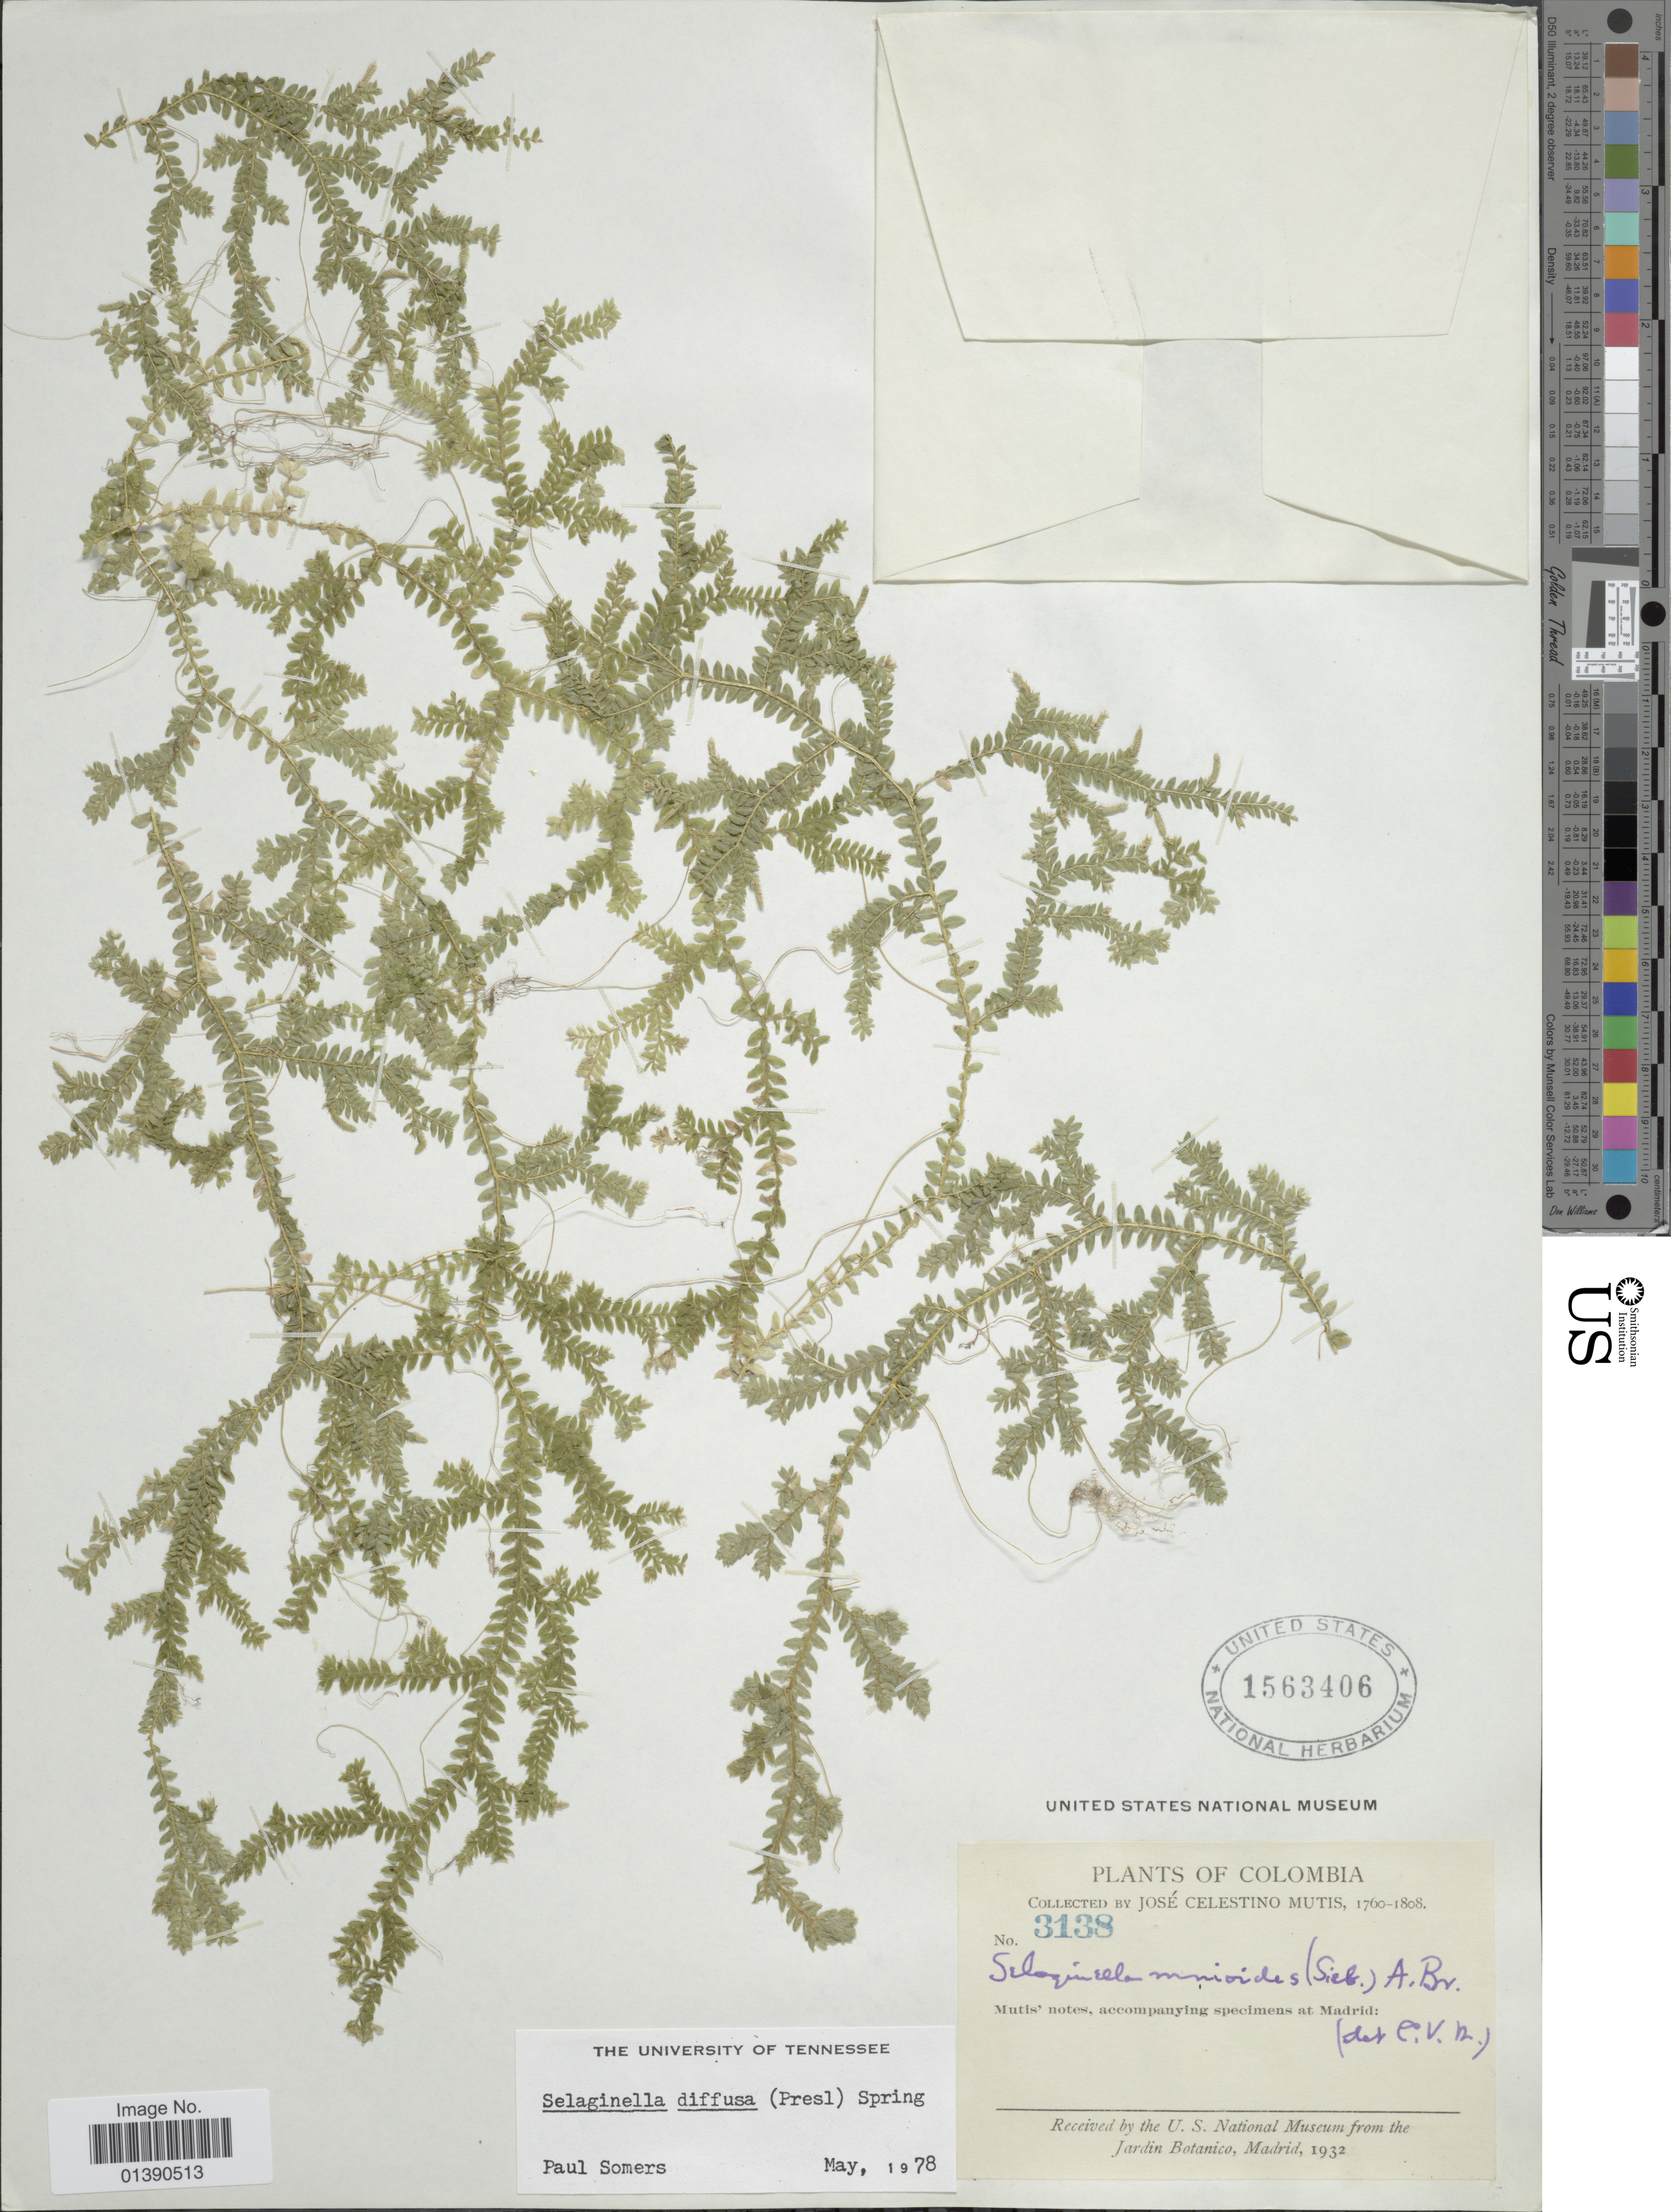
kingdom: Plantae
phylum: Tracheophyta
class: Lycopodiopsida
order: Selaginellales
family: Selaginellaceae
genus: Selaginella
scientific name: Selaginella diffusa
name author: (C. Presl) Spring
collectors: J. C. B. Mutis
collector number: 3138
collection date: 1760/1808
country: Colombia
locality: Mutis'notes accompanying specimens at madrid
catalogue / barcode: US 1563406